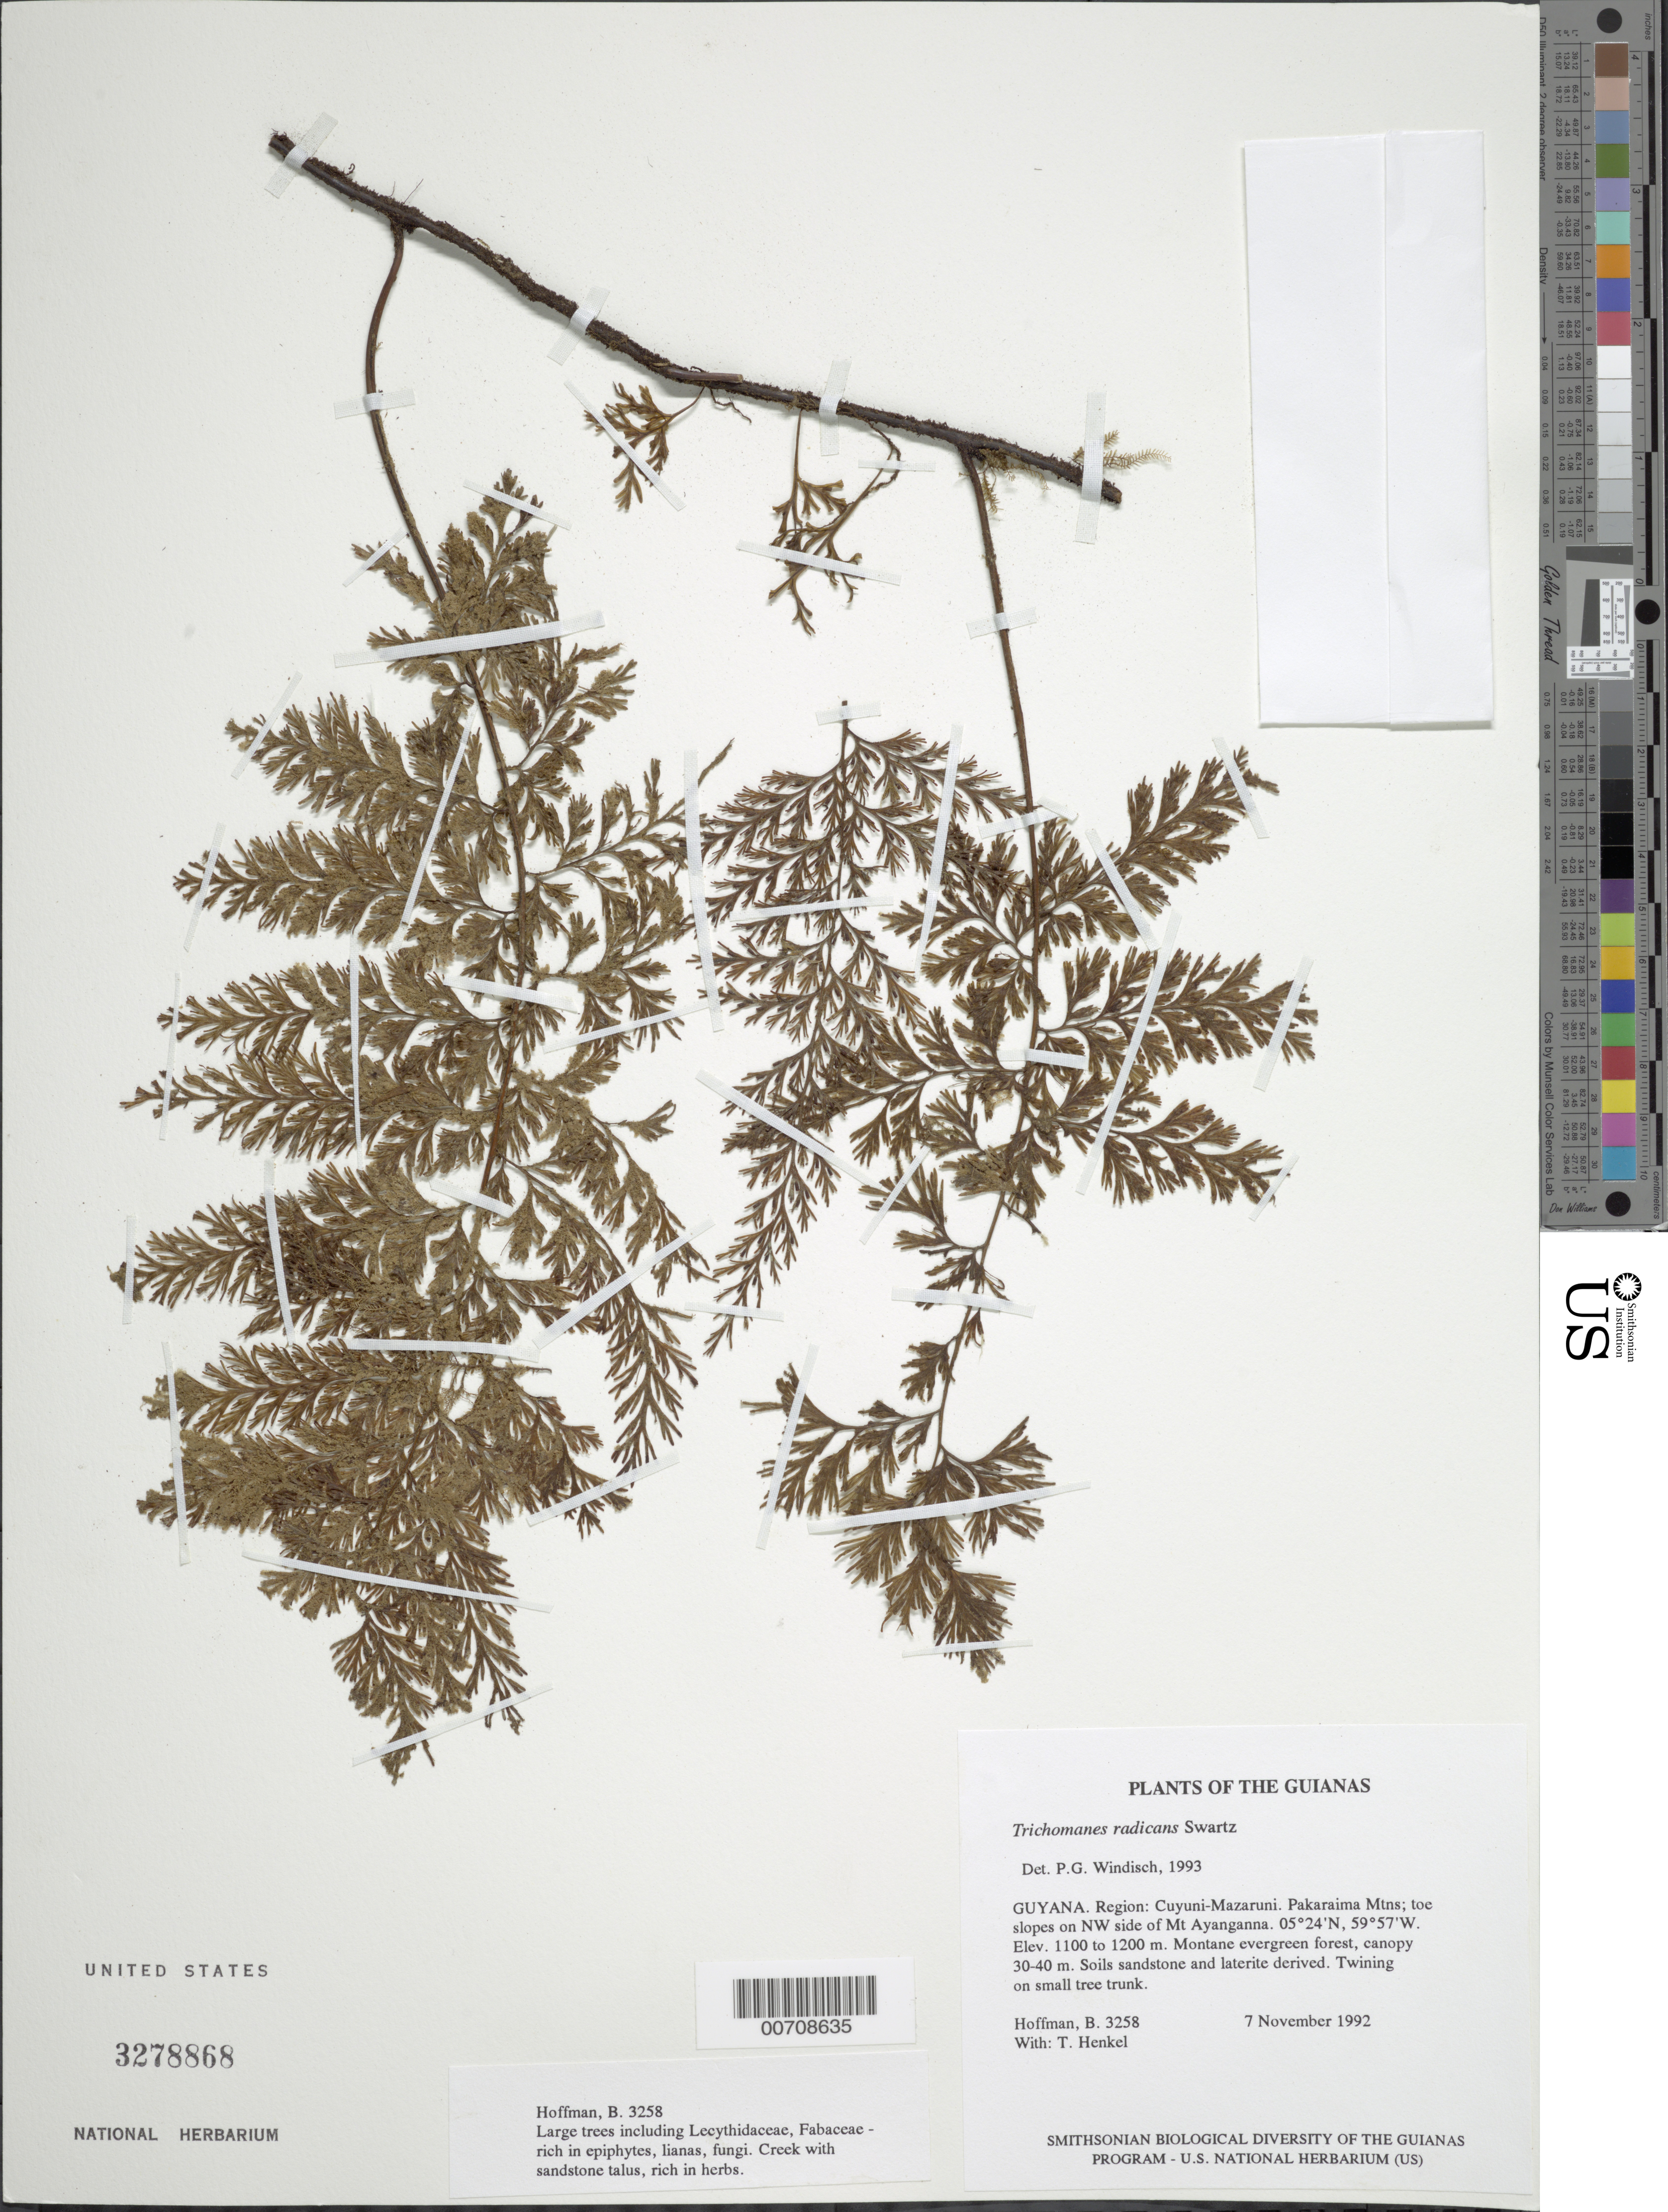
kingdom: Plantae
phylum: Tracheophyta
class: Polypodiopsida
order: Hymenophyllales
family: Hymenophyllaceae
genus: Vandenboschia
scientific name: Vandenboschia radicans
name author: (Sw.) Copel.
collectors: B. Hoffman & T. Henkel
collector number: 3258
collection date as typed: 7 November 1992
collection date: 1992-11-07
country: Guyana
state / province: Cuyuni-Mazaruni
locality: Pakaraima Mountains; toe slopes on NW side of Mt. Ayanganna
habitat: Montane evergreen forest, canopy 30-40 m. Soils sandstone and laterite derived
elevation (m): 1100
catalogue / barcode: US 3278868